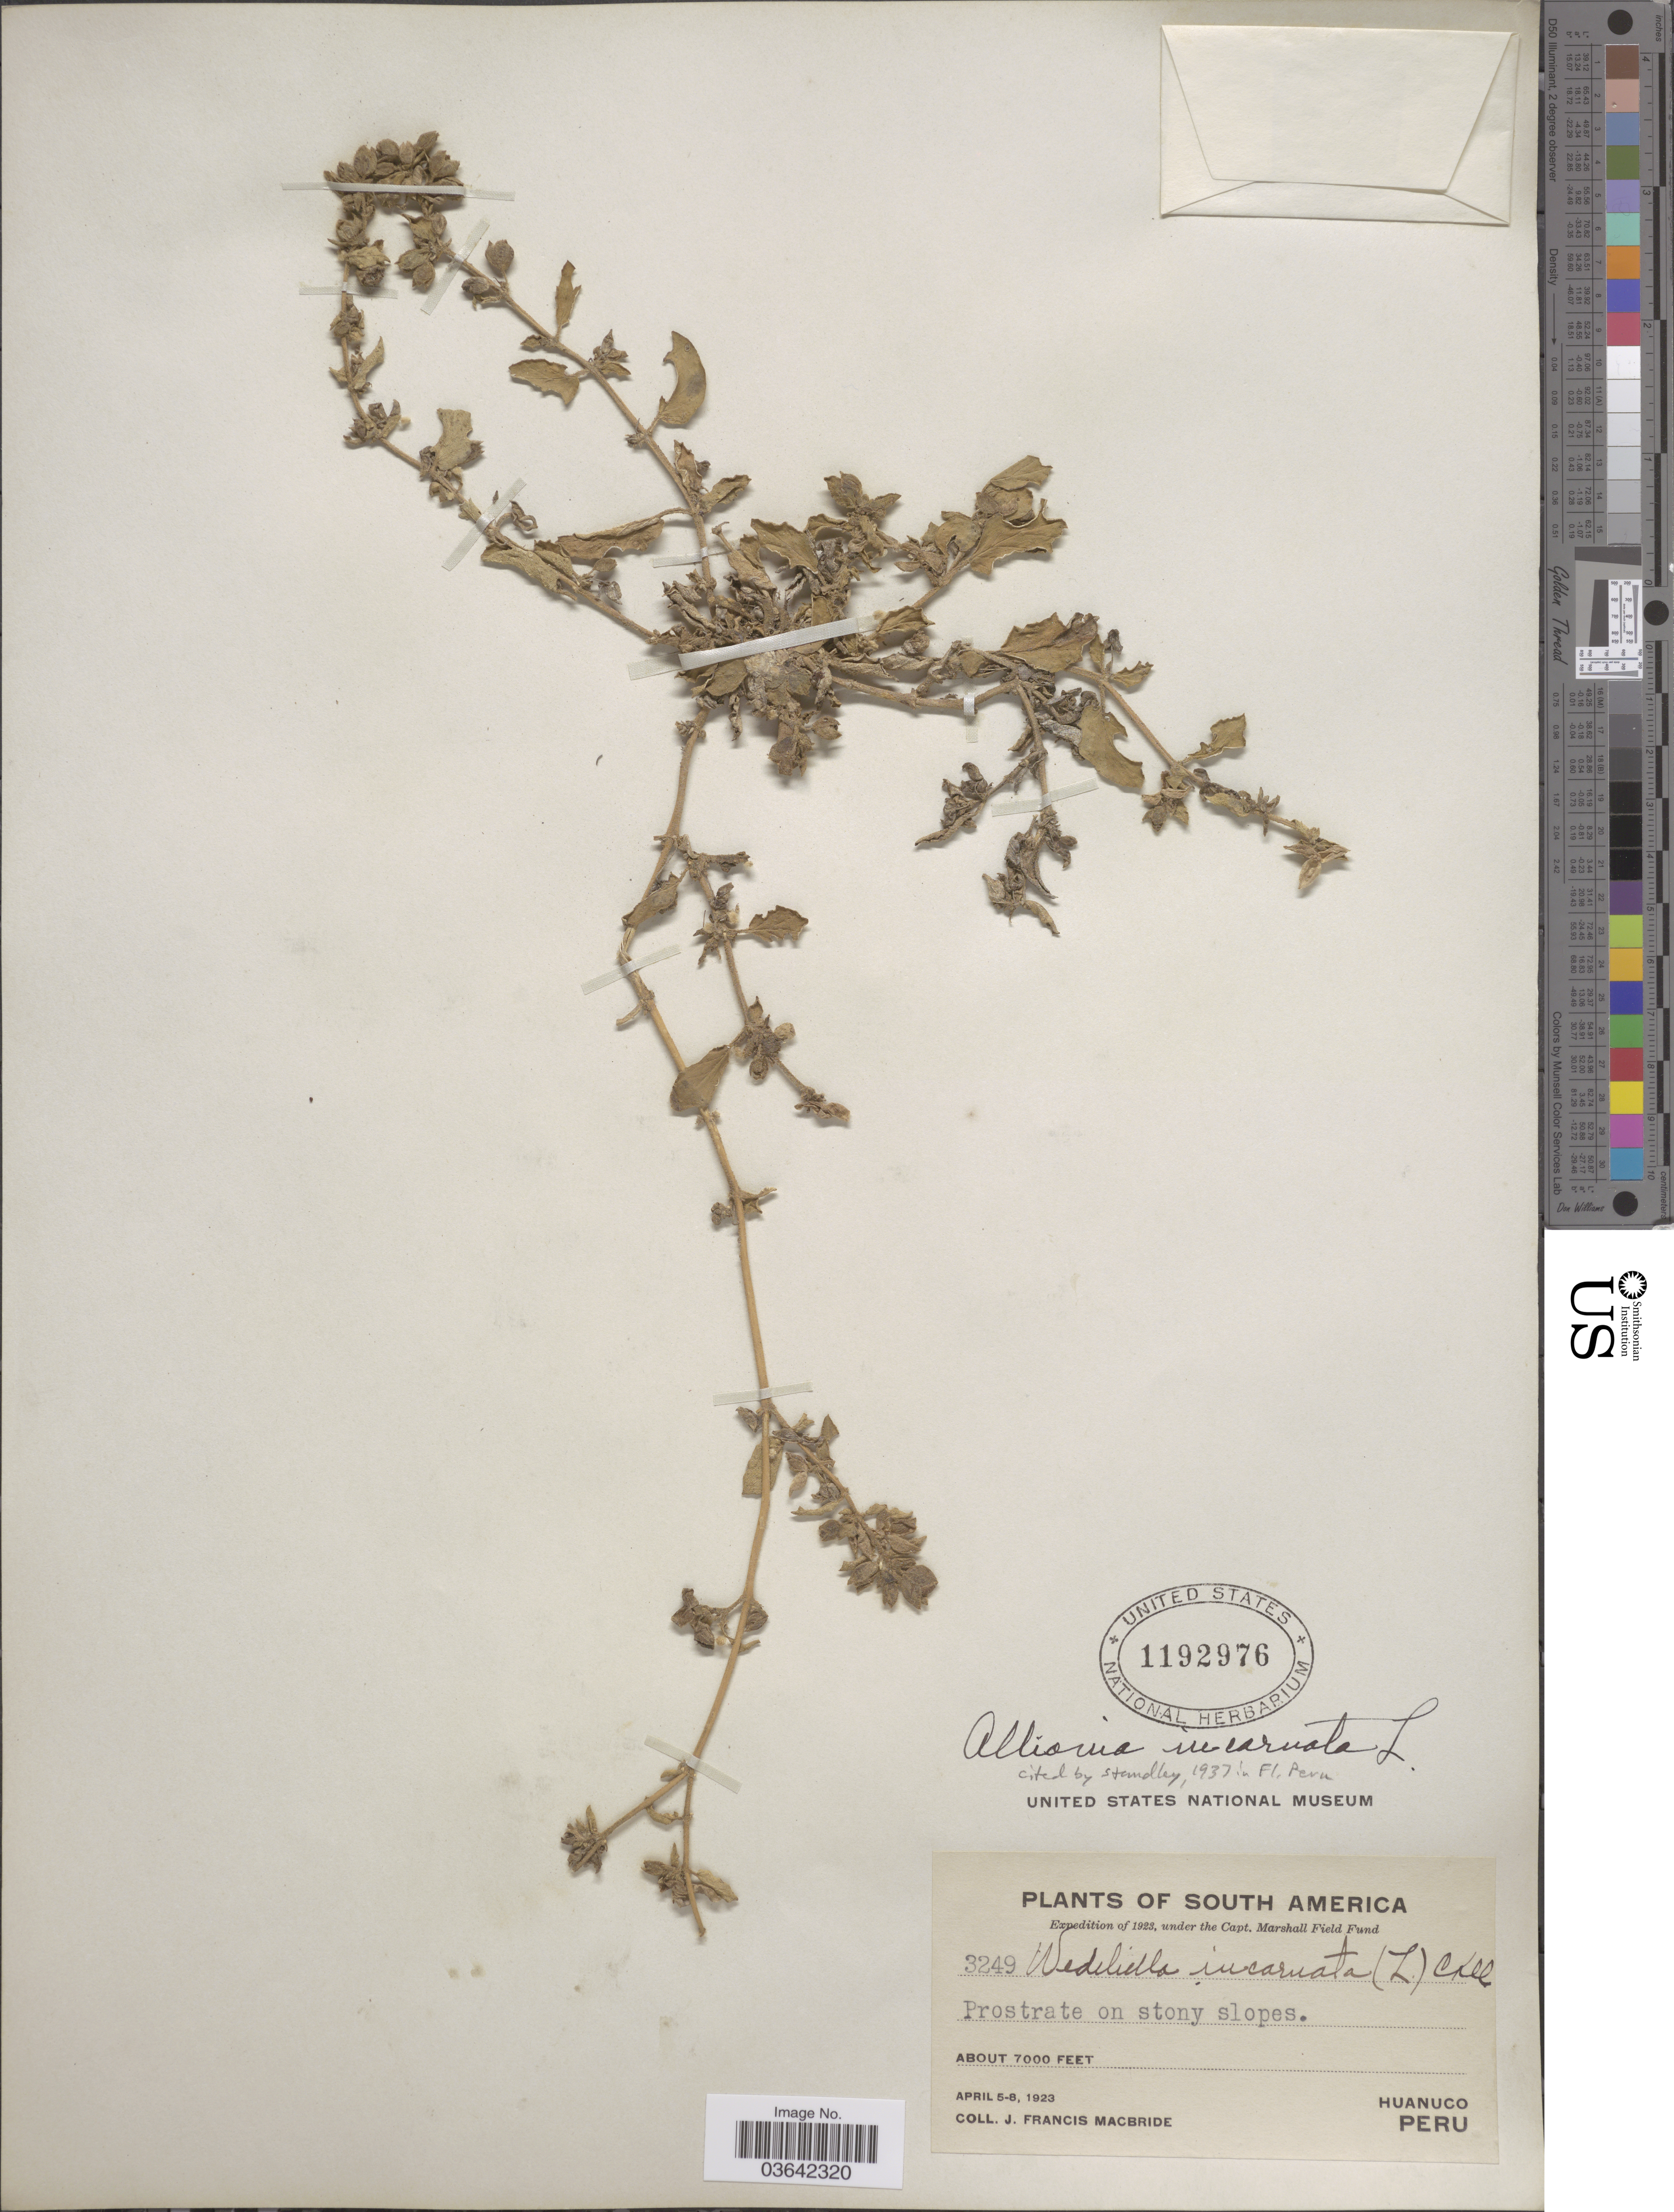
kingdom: Plantae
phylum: Tracheophyta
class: Magnoliopsida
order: Caryophyllales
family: Nyctaginaceae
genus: Allionia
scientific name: Allionia incarnata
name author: L.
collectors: J. F. Macbride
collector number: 3249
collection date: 1923-04-05/1923-04-08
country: Peru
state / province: Huánuco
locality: Prostrate on stony slopes. Huanuco.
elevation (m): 2134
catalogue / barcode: US 1192976